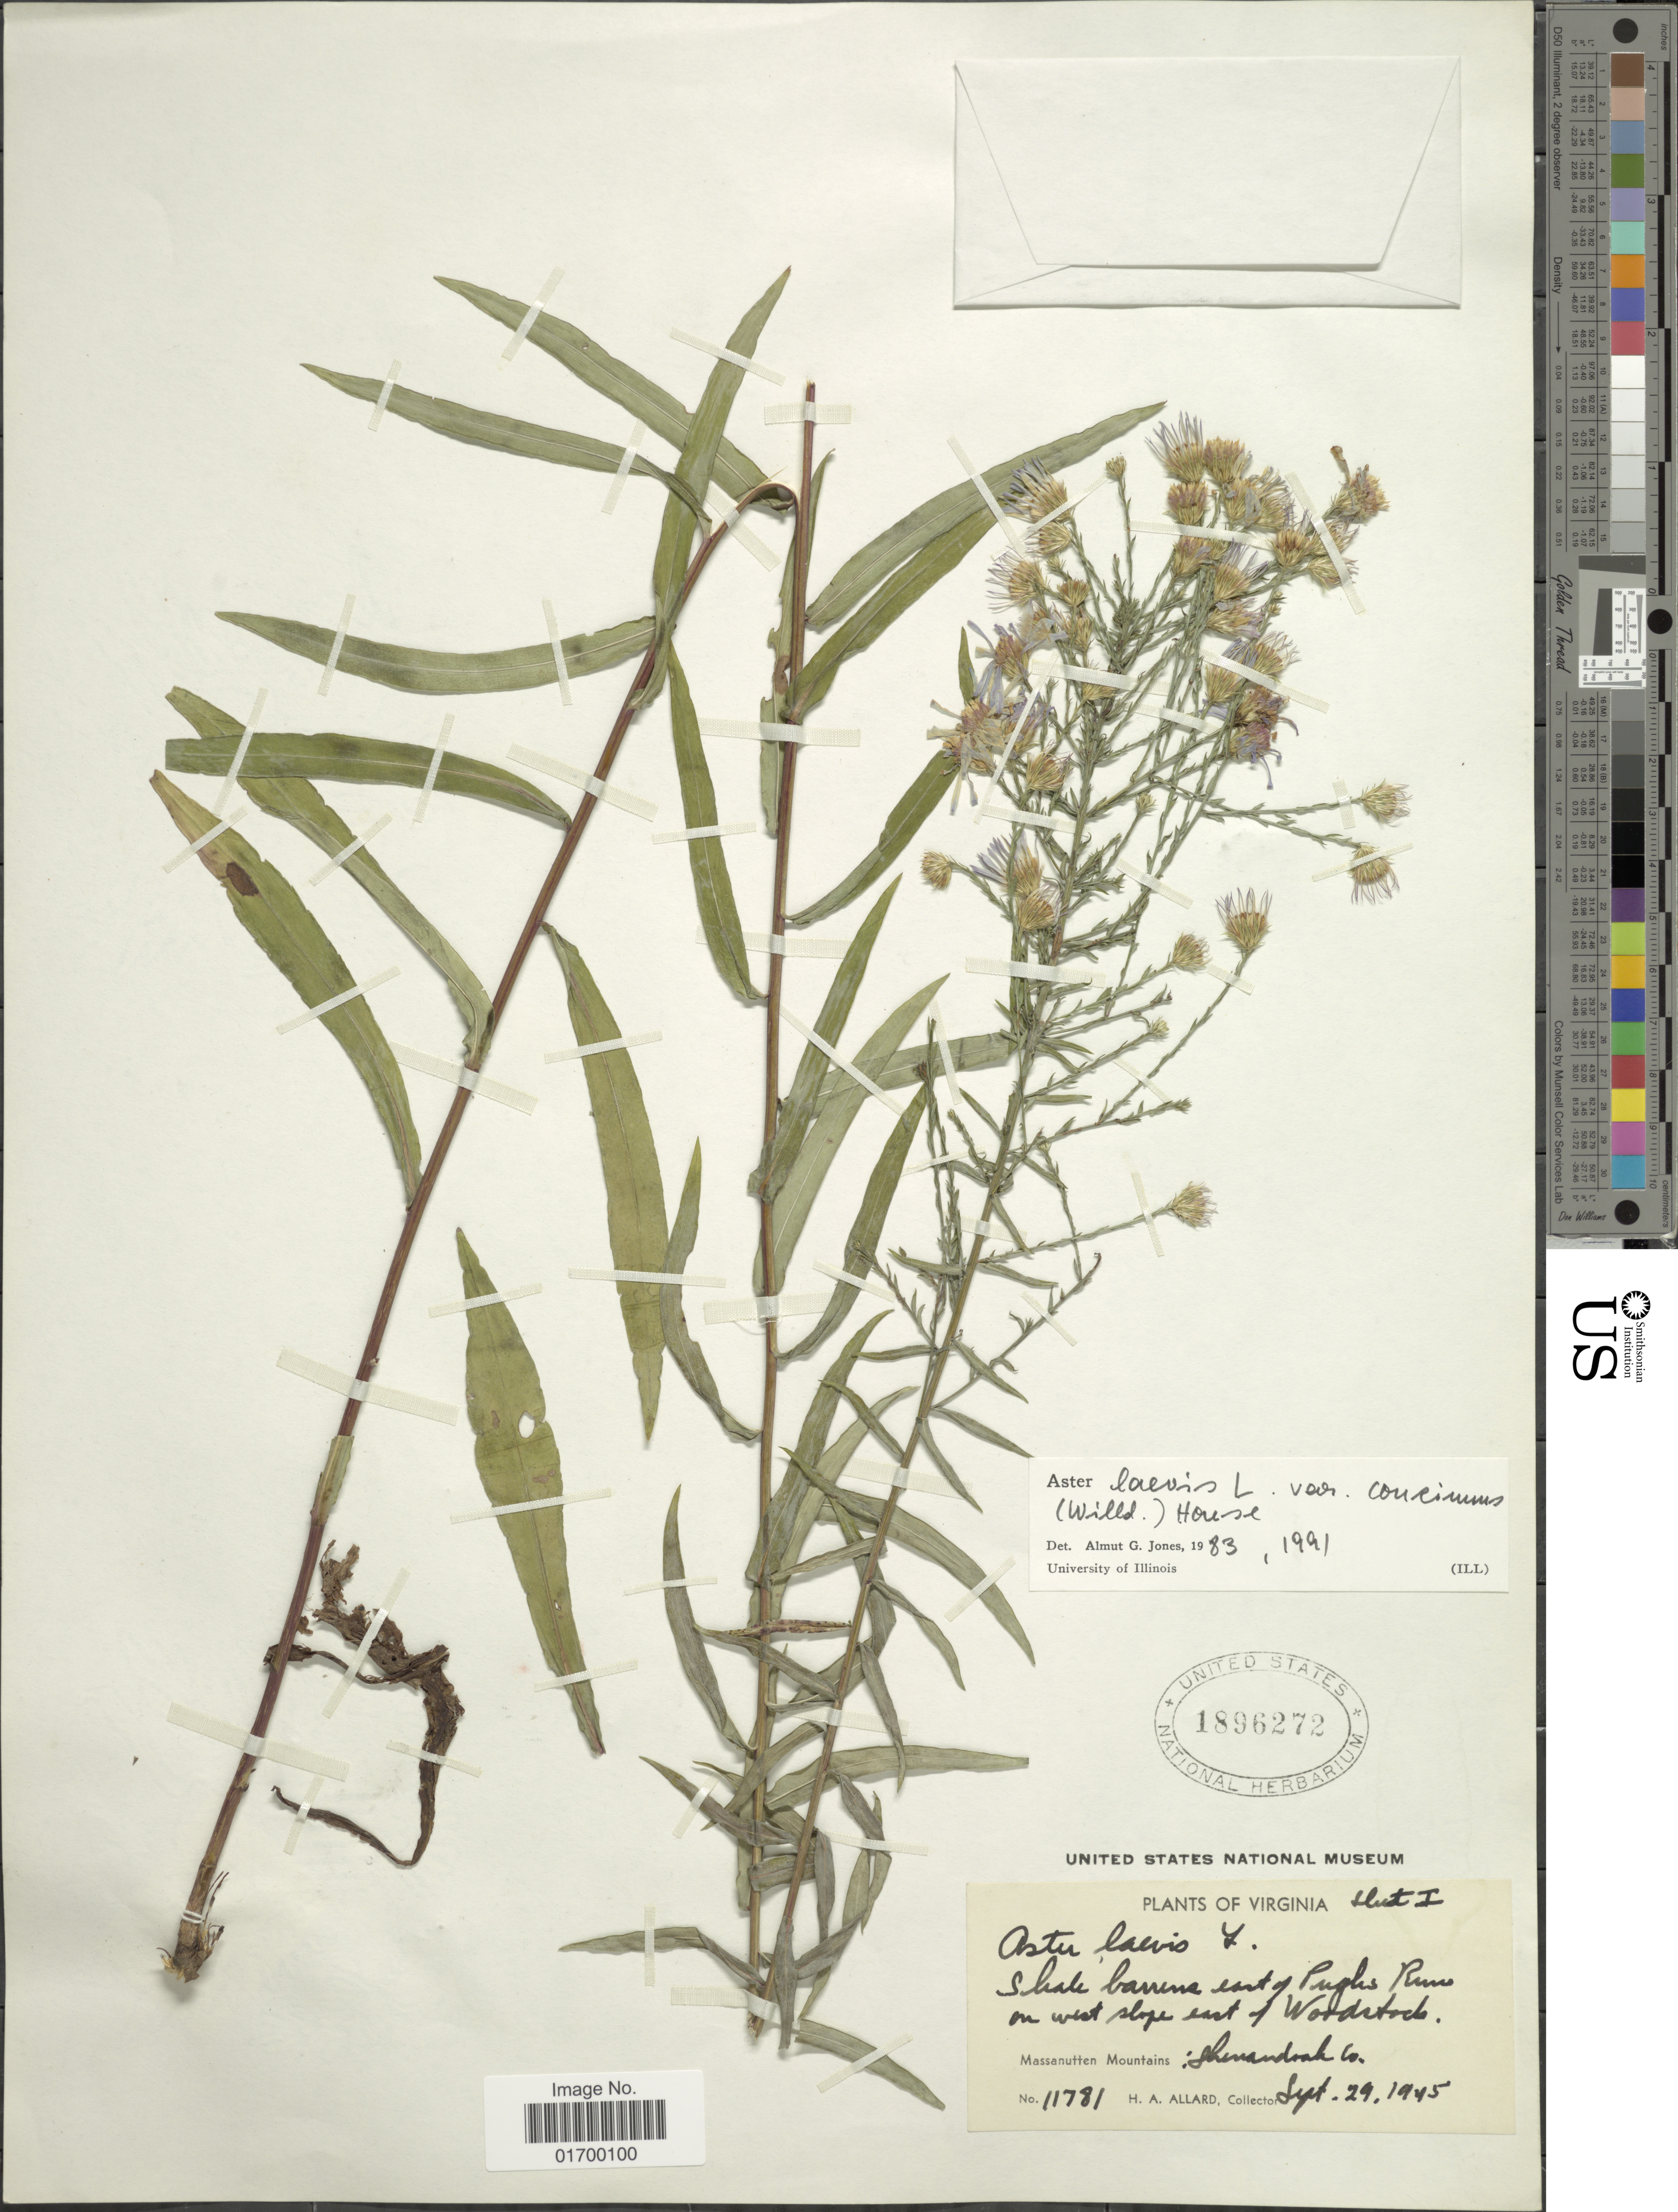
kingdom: Plantae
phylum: Tracheophyta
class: Magnoliopsida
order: Asterales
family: Asteraceae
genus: Symphyotrichum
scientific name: Symphyotrichum laeve var. concinnum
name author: (Willd.) G.L. Nesom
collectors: H. A. Allard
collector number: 11781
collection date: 1945-09-29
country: United States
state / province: Virginia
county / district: Shenandoah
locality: Shale barrens east of Pughs Runs on west slope east of Worderstock, Massanutten Mountains, Shenandoah Co.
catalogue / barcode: US 1896272